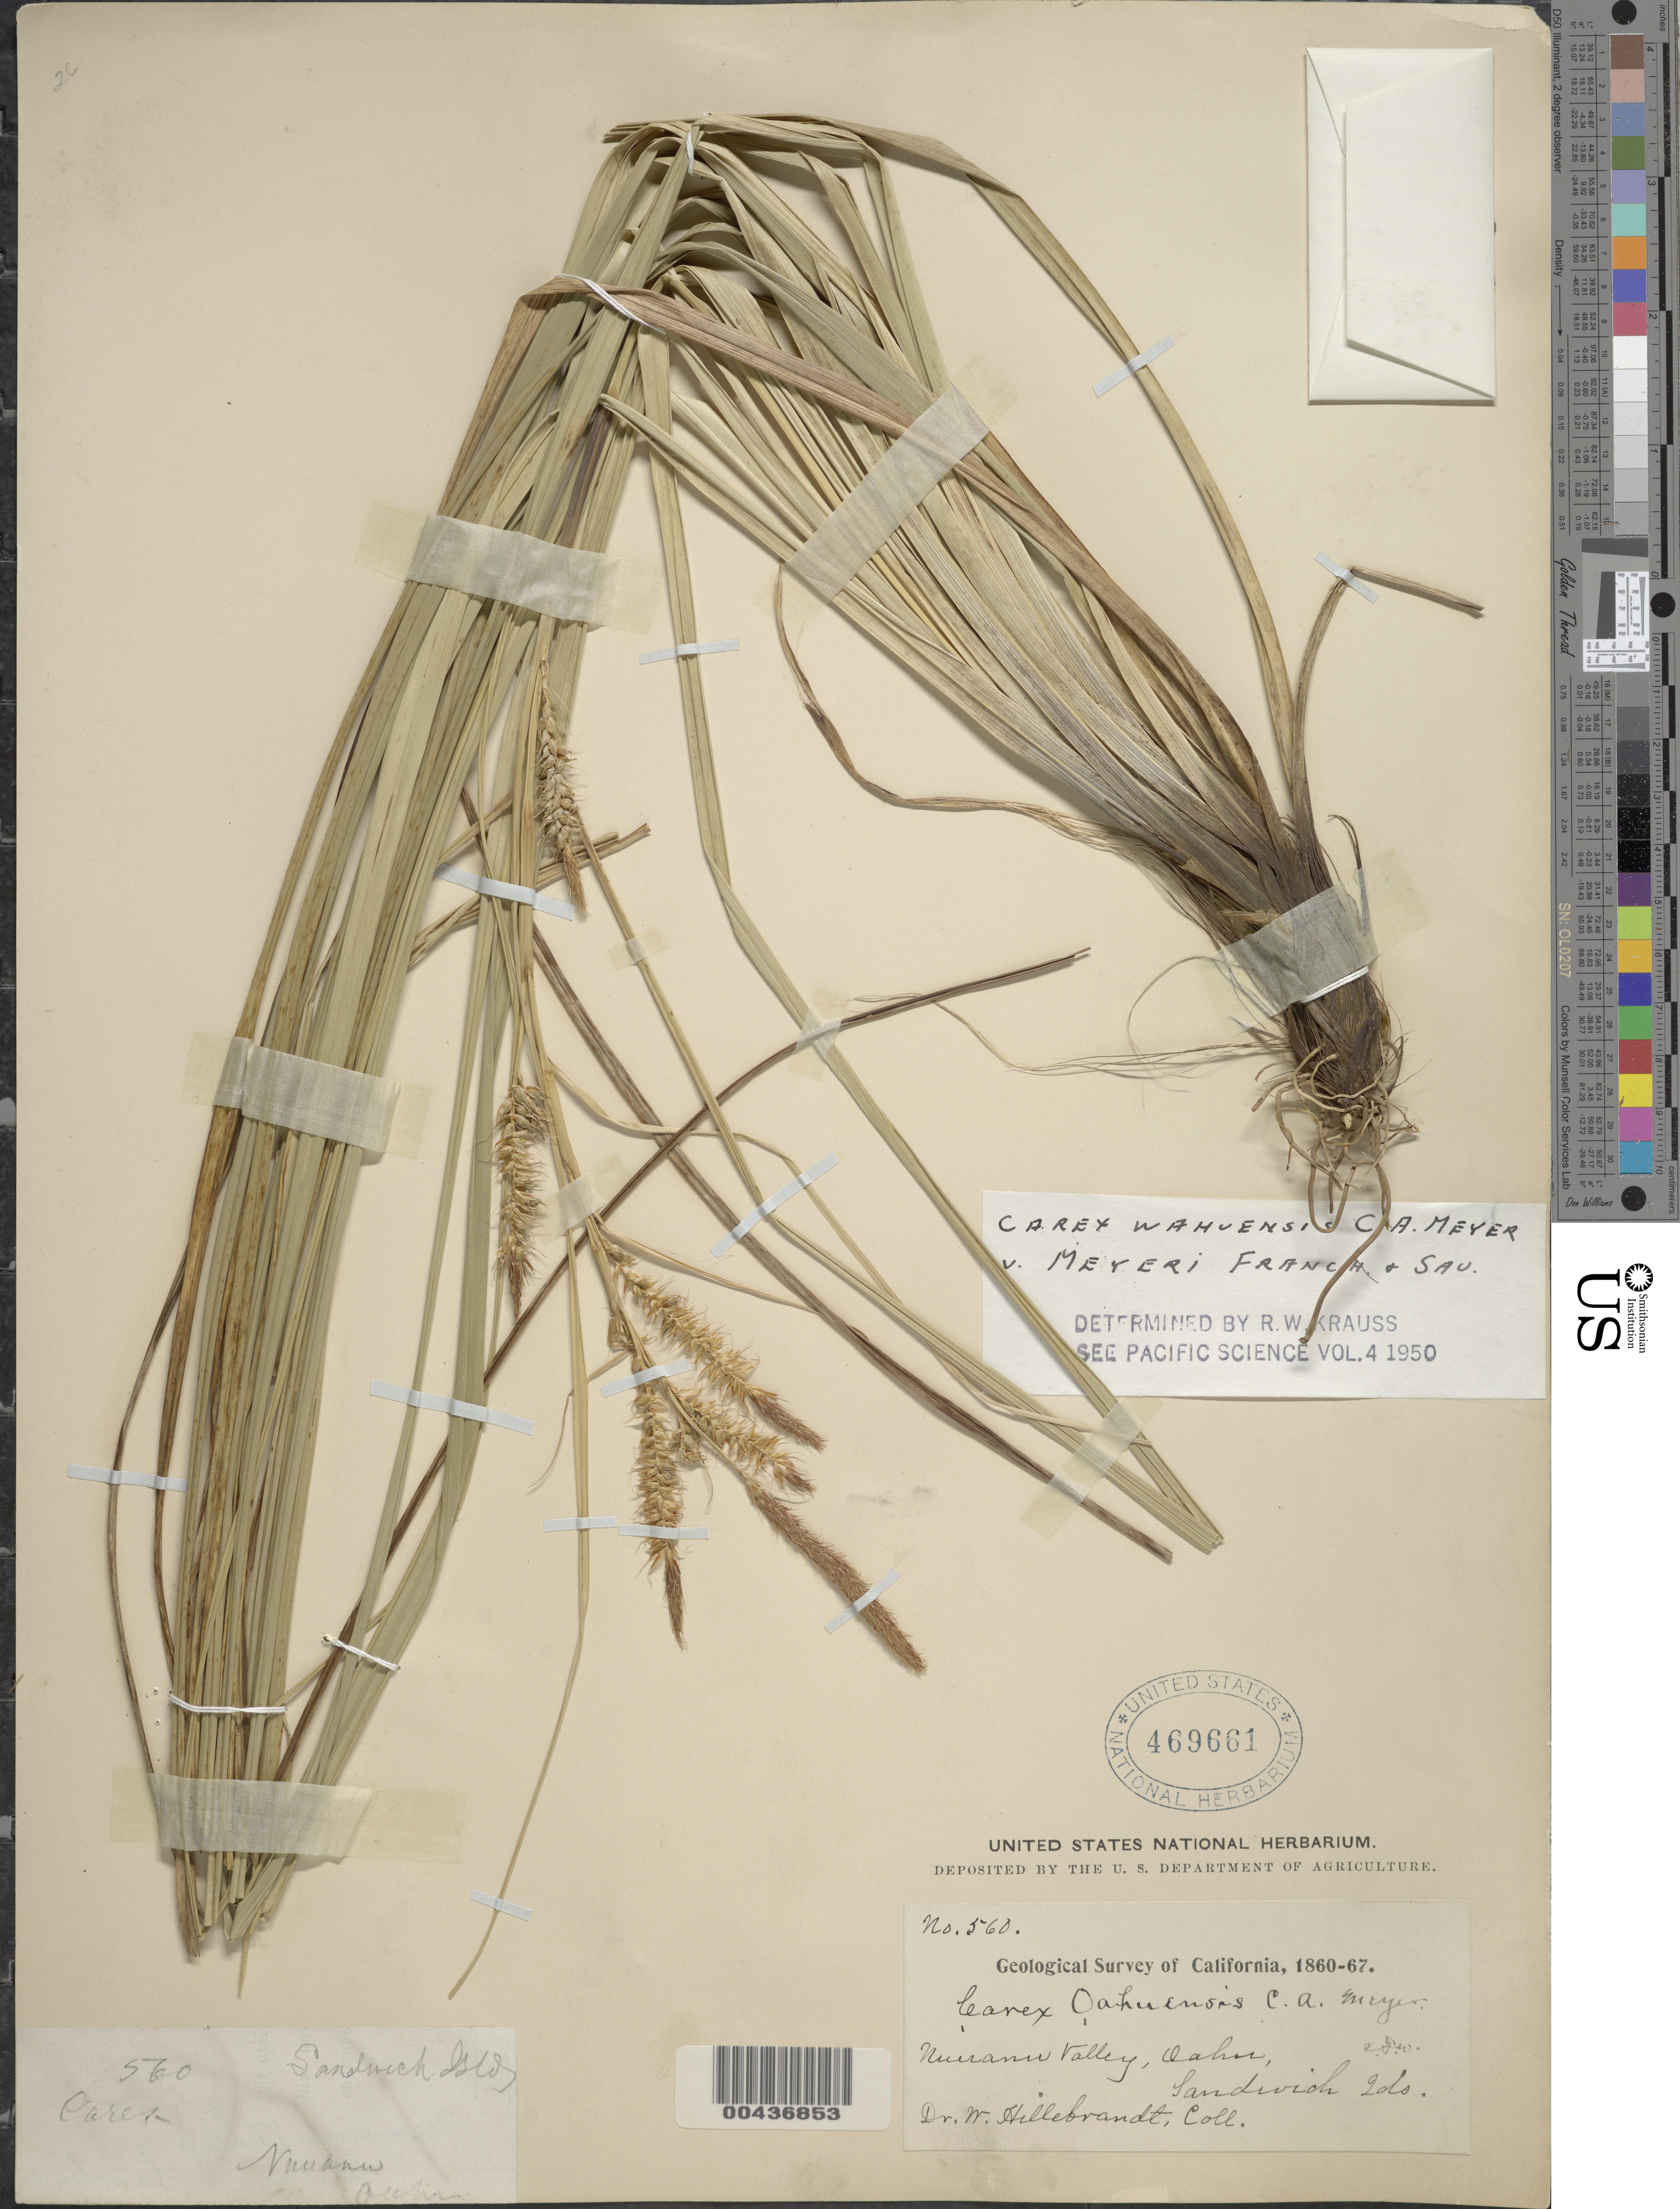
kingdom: Plantae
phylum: Tracheophyta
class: Liliopsida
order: Poales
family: Cyperaceae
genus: Carex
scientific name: Carex wahuensis subsp. wahuensis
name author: C.A. Mey.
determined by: Wagner, W. L., (BOT), Smithsonian Institution - National Museum of Natural History (UNITED STATES)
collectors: W. Hillebrand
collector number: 560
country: United States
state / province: Hawaii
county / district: Honolulu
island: Oahu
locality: Nuuanu Valley, Oahu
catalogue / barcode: US 469661